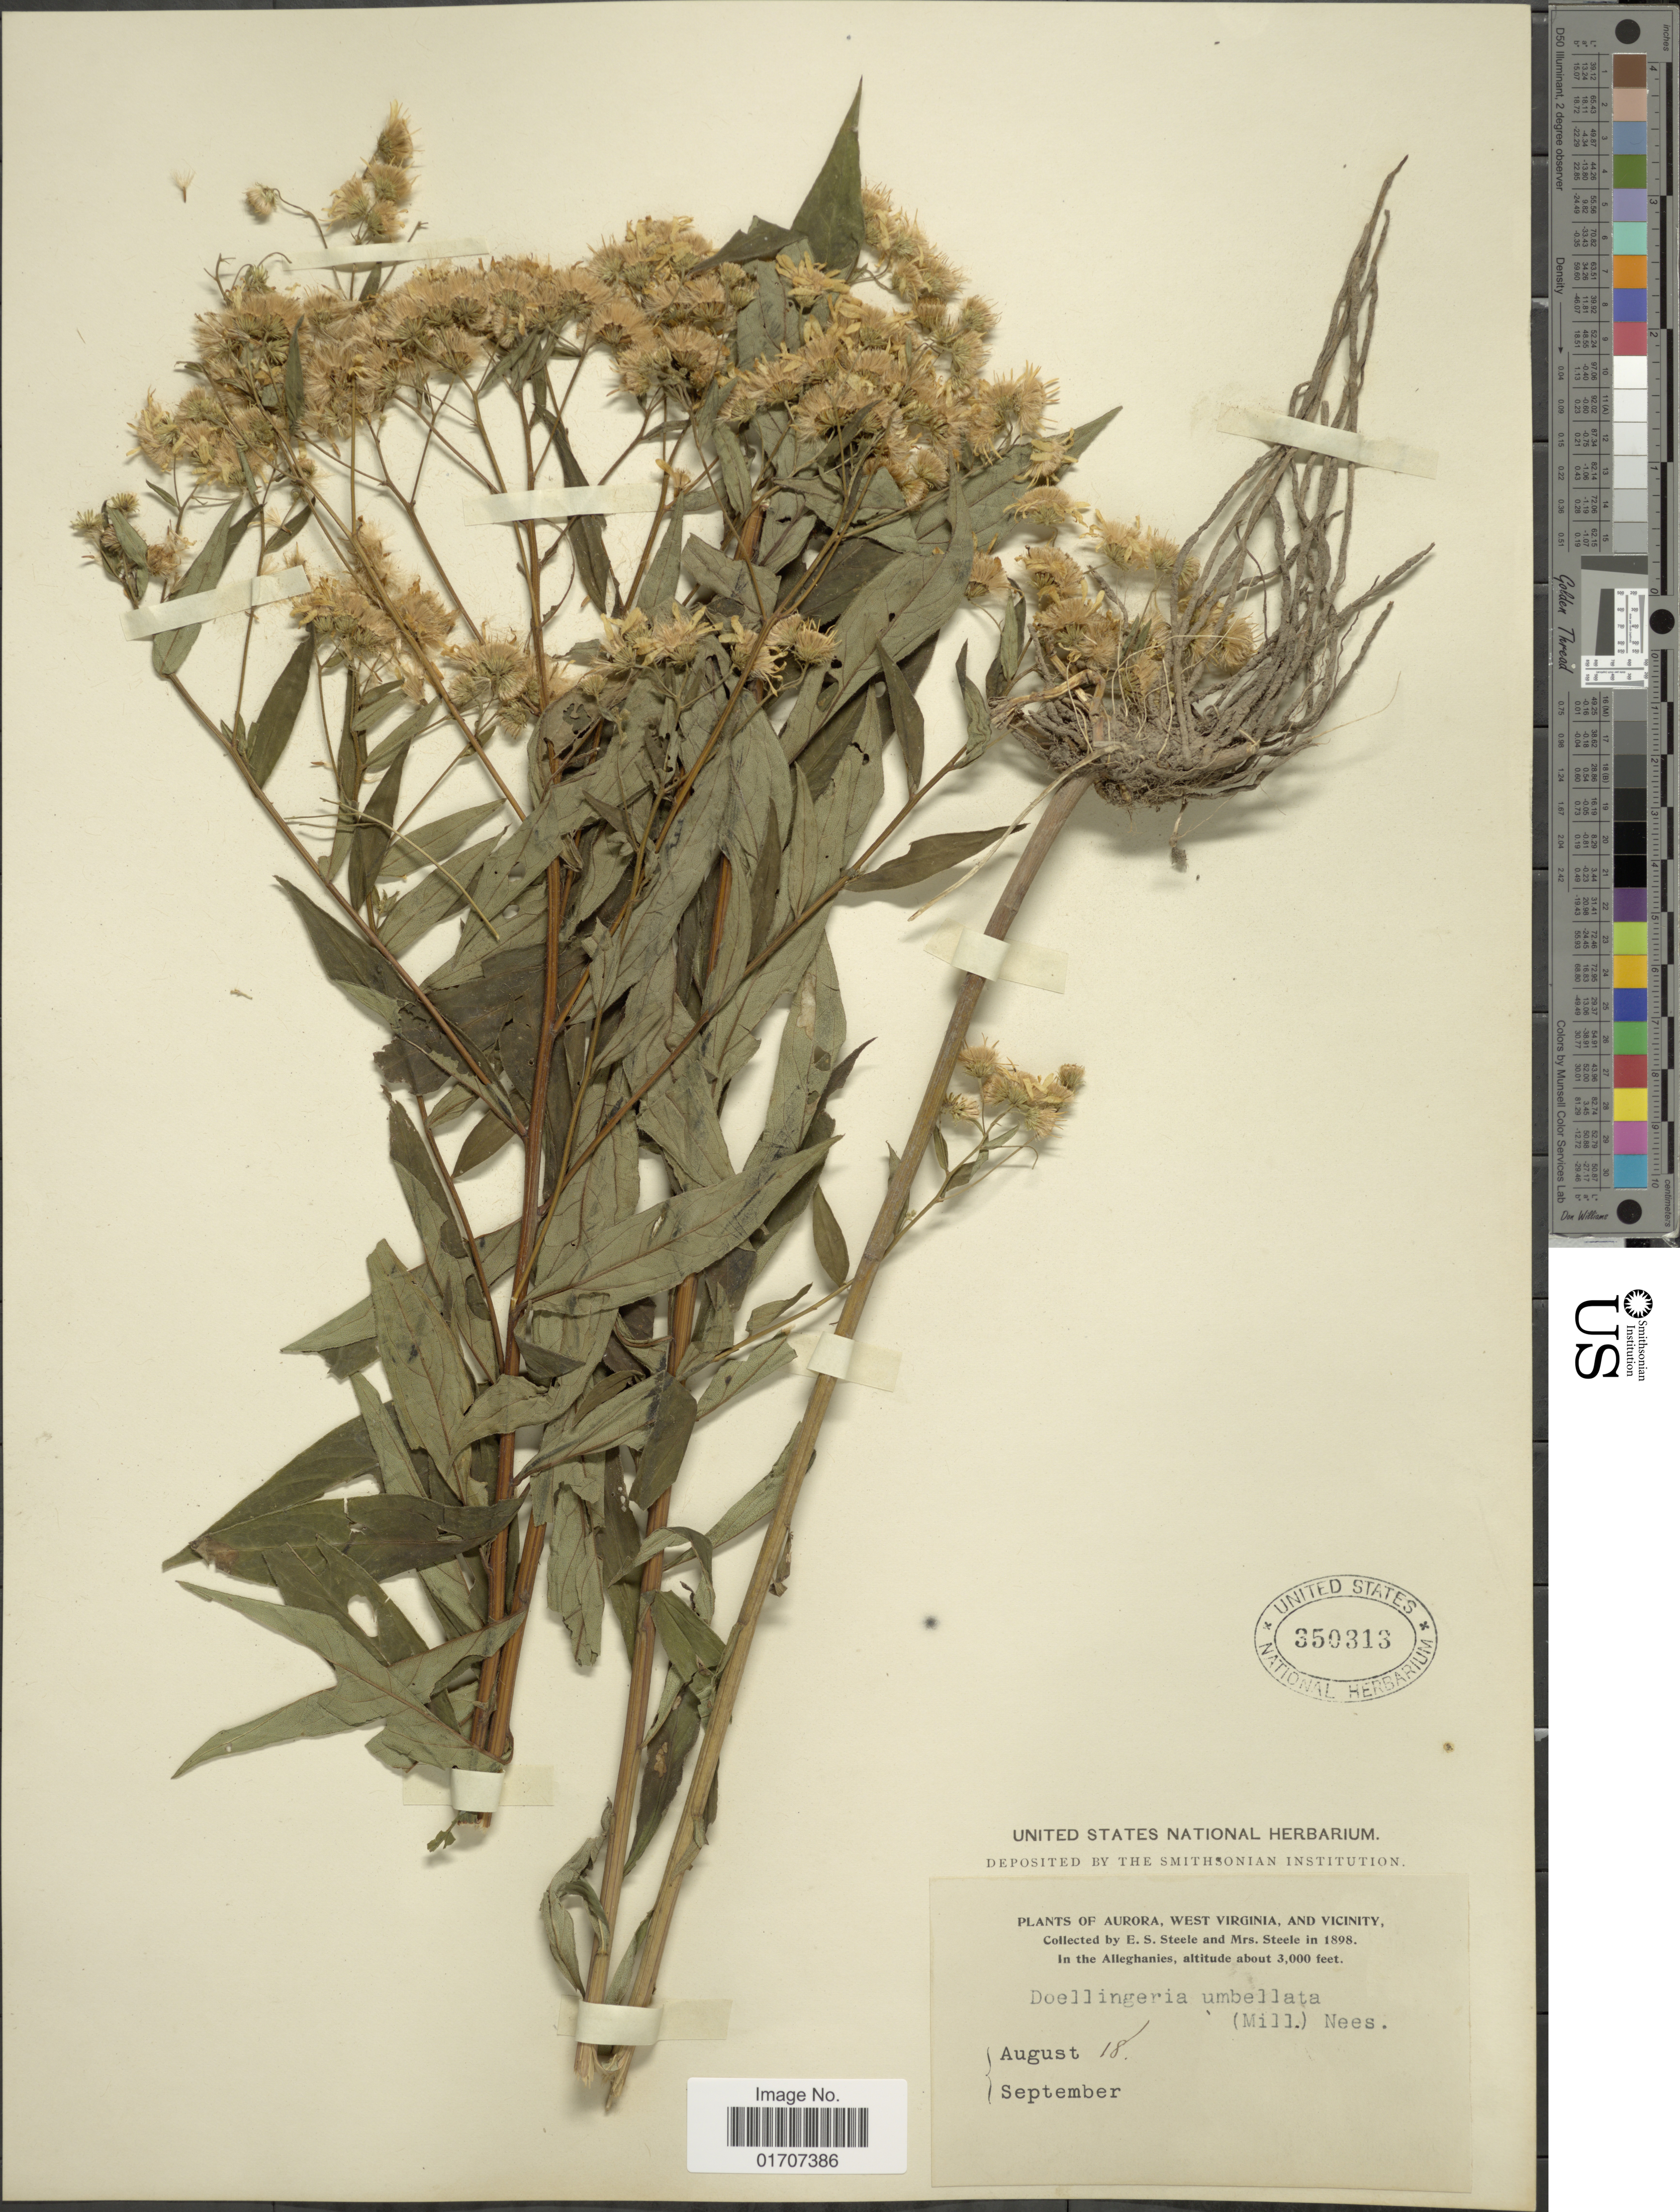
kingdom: Plantae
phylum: Tracheophyta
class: Magnoliopsida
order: Asterales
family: Asteraceae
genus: Doellingeria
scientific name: Doellingeria umbellata var. umbellata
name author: Nees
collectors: E. Steele & Mrs. E. S. Steele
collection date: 1898-08-18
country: United States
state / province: West Virginia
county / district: Preston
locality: Aurora, West Virginia and Vicinity, In the Alleghanies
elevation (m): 914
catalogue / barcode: US 350313